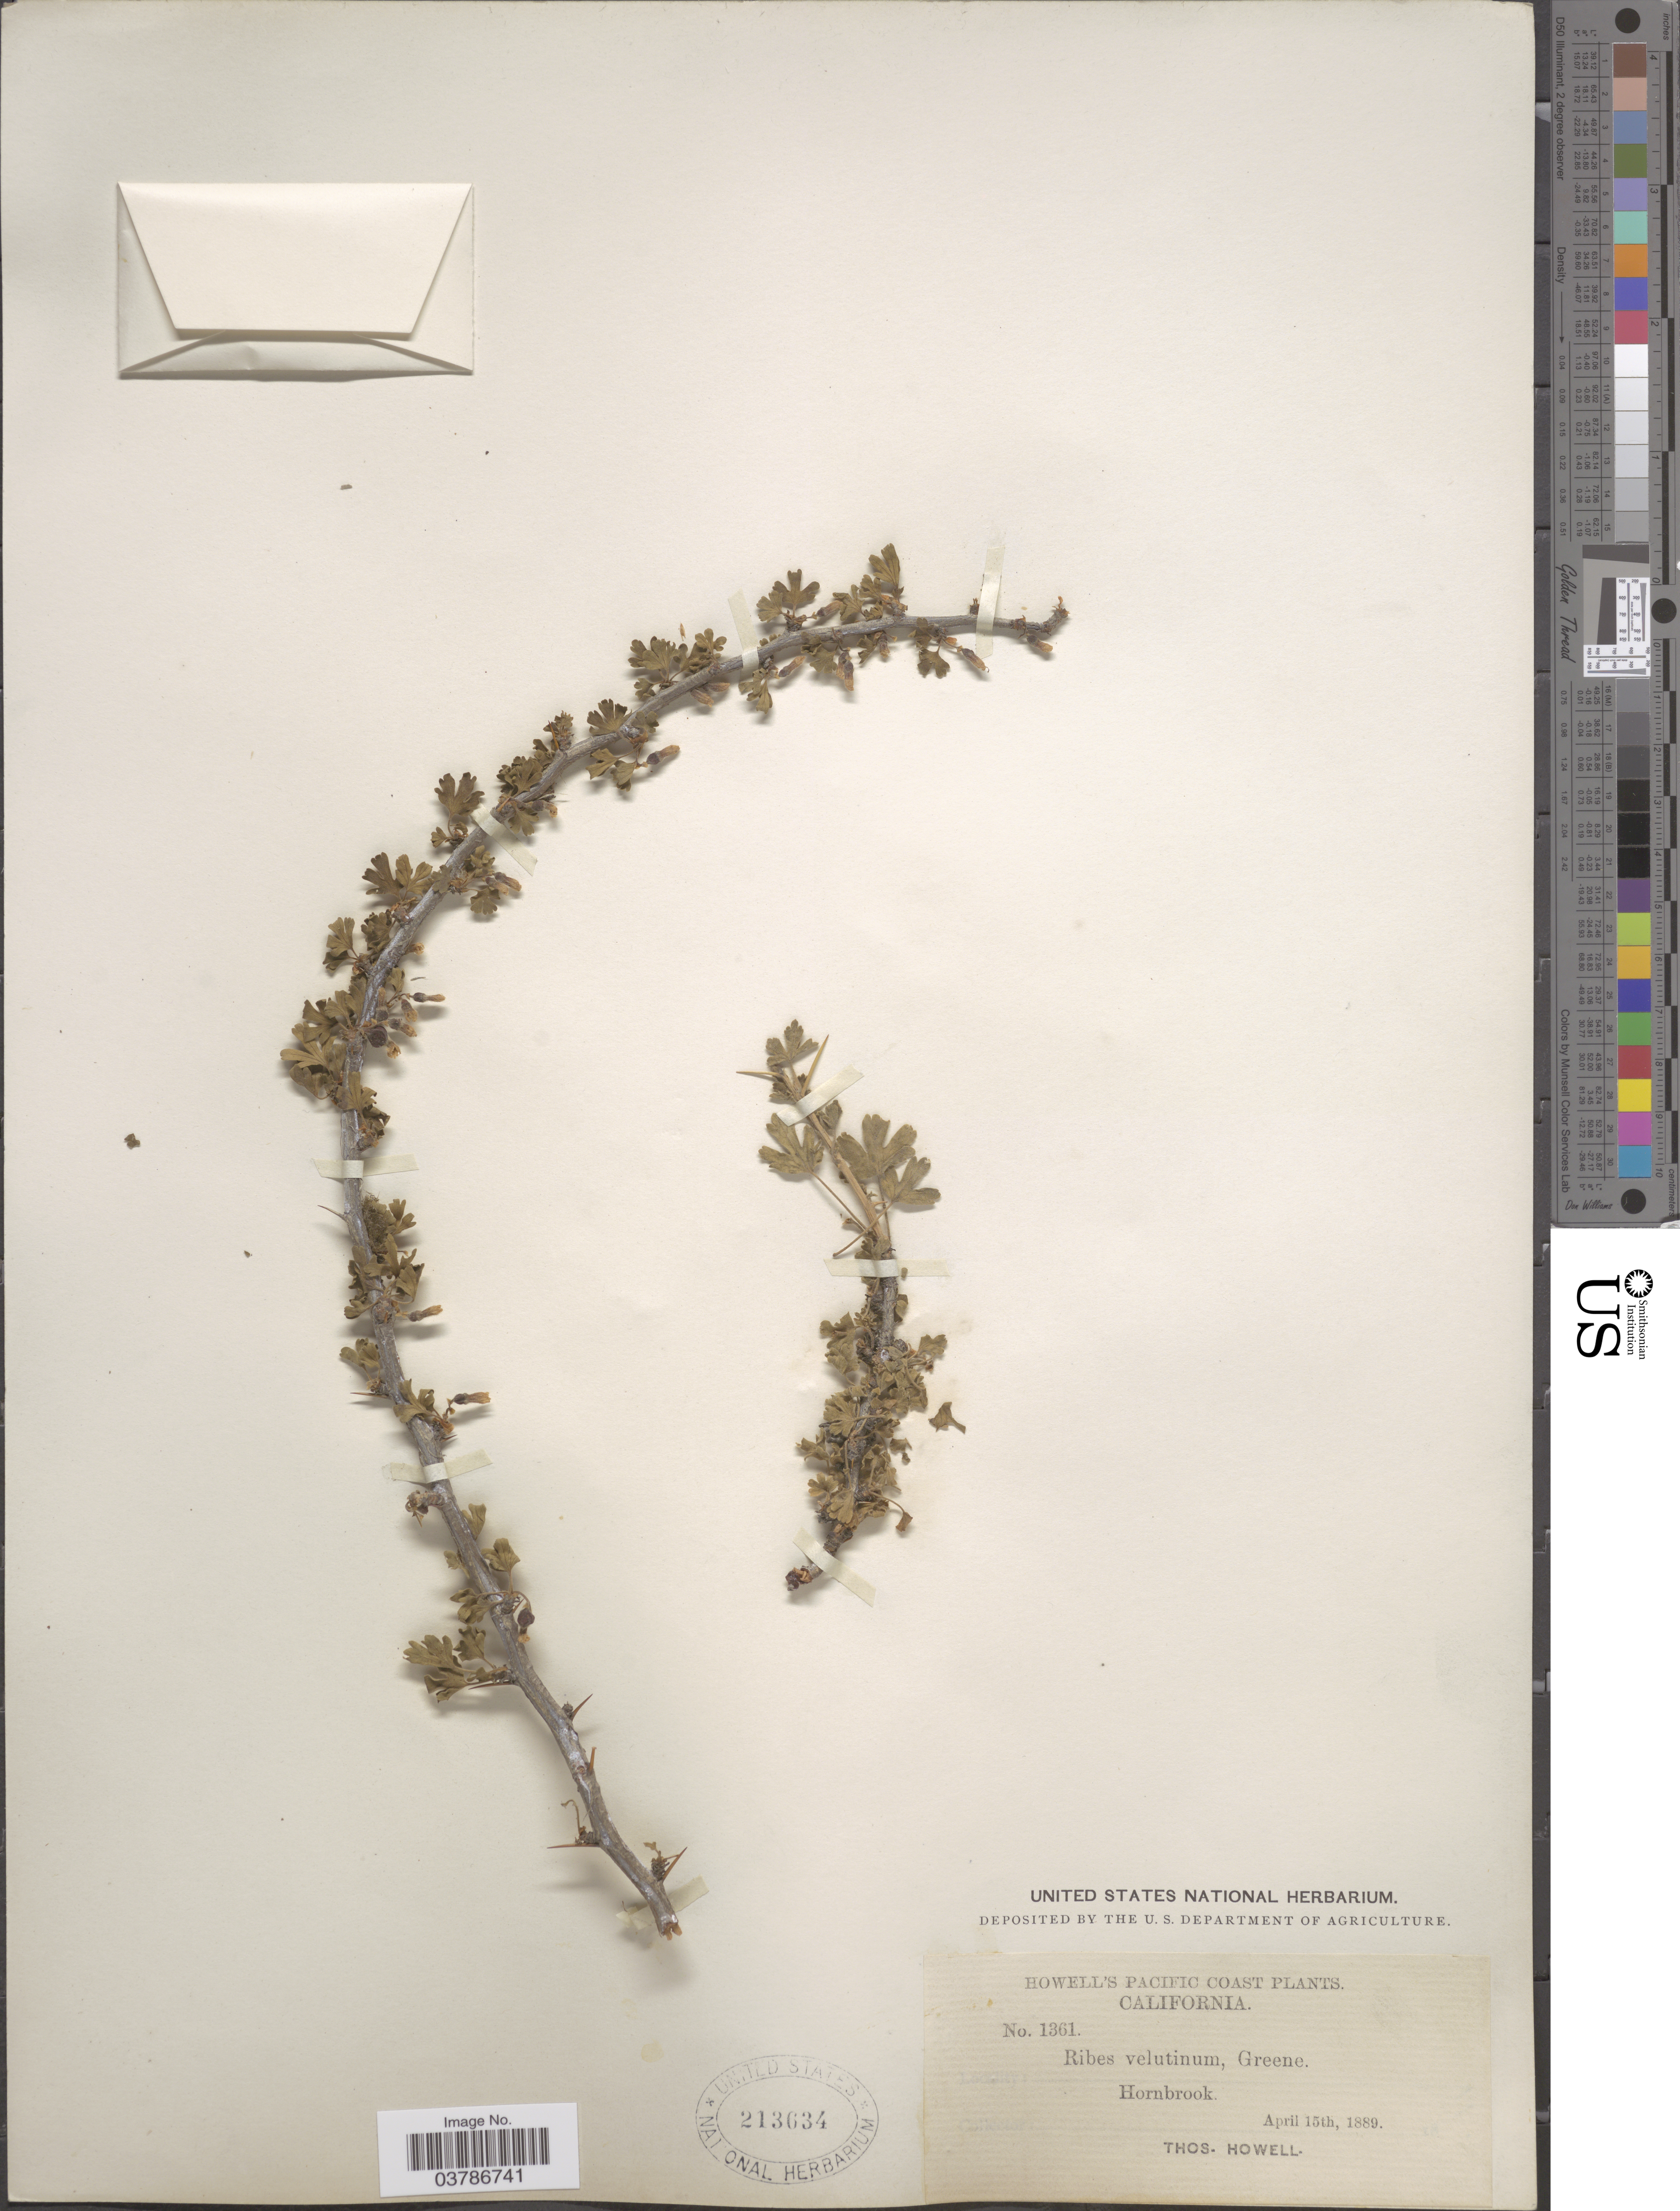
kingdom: Plantae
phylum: Tracheophyta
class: Magnoliopsida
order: Saxifragales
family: Grossulariaceae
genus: Ribes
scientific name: Ribes velutinum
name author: Greene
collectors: T. Howell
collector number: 1361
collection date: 1889-04-15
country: United States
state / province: California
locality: Pacific Coast, Hornbrook.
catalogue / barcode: US 213634